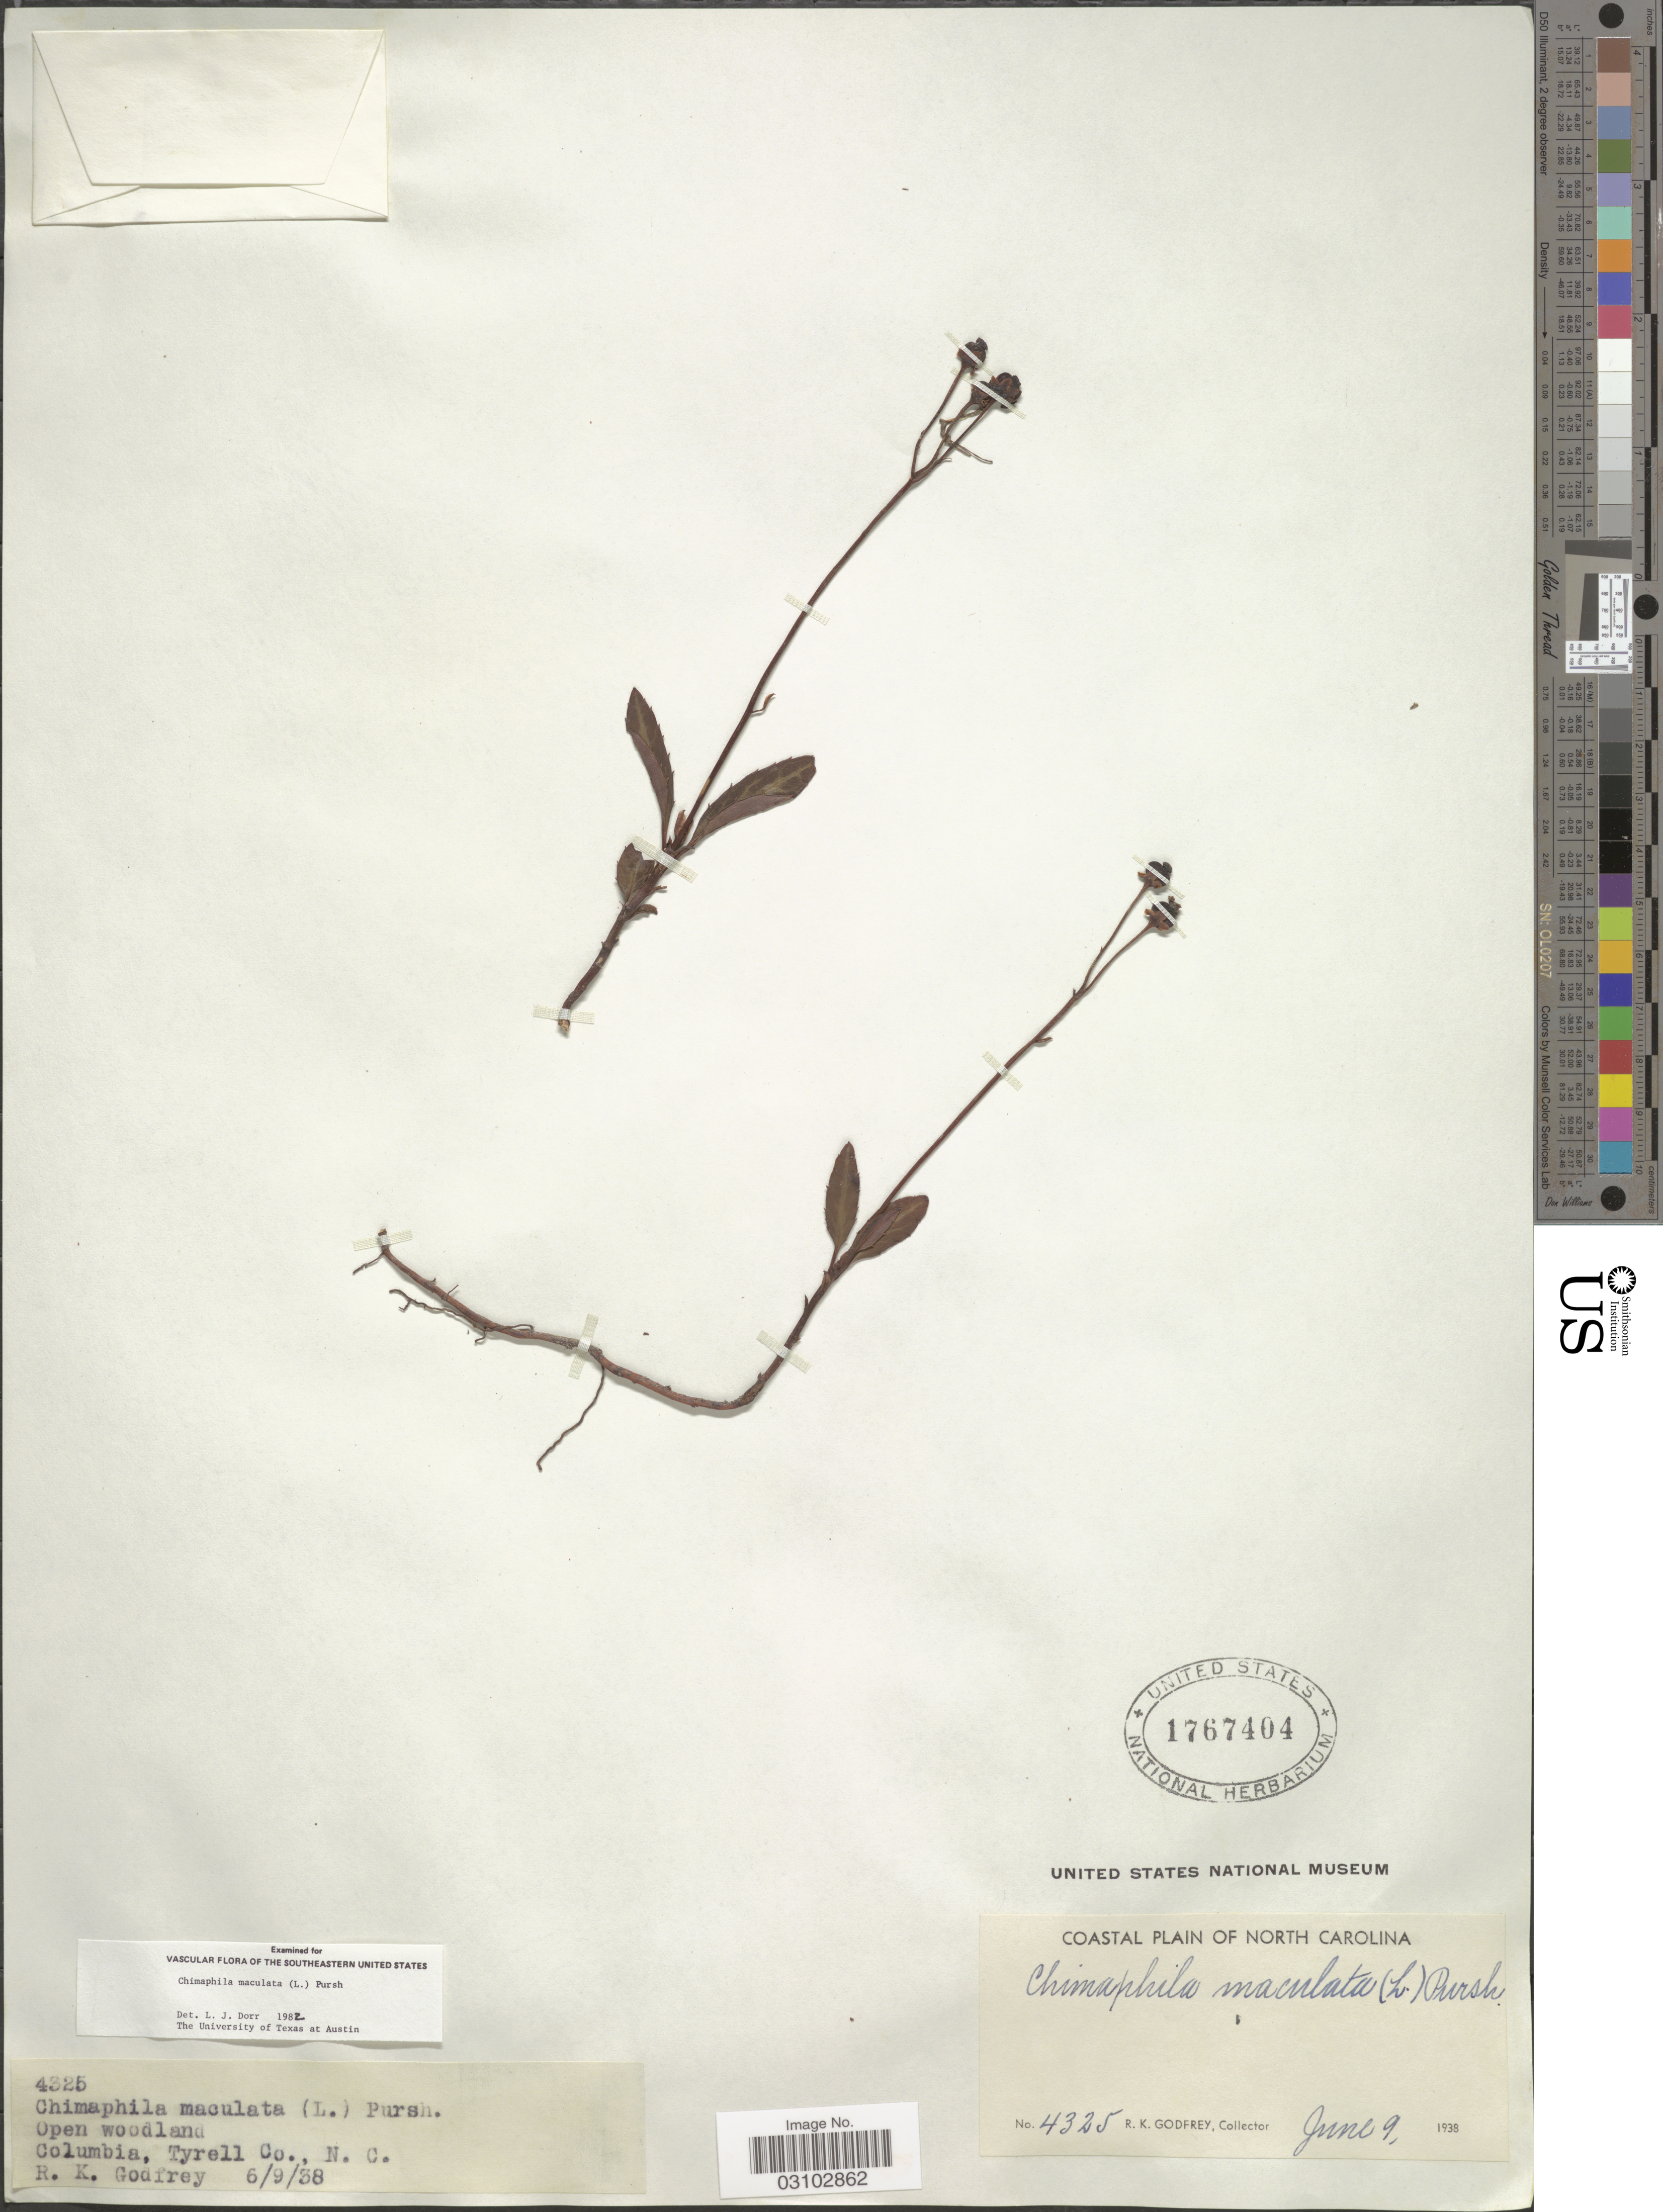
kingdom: Plantae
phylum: Tracheophyta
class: Magnoliopsida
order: Ericales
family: Ericaceae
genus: Chimaphila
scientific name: Chimaphila maculata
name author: (L.) Pursh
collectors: R. K. Godfrey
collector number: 4325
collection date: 1938-06-09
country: United States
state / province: North Carolina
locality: Coastal Plain of North Carolina. Columbia, Tyrell Co.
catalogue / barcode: US 1767404